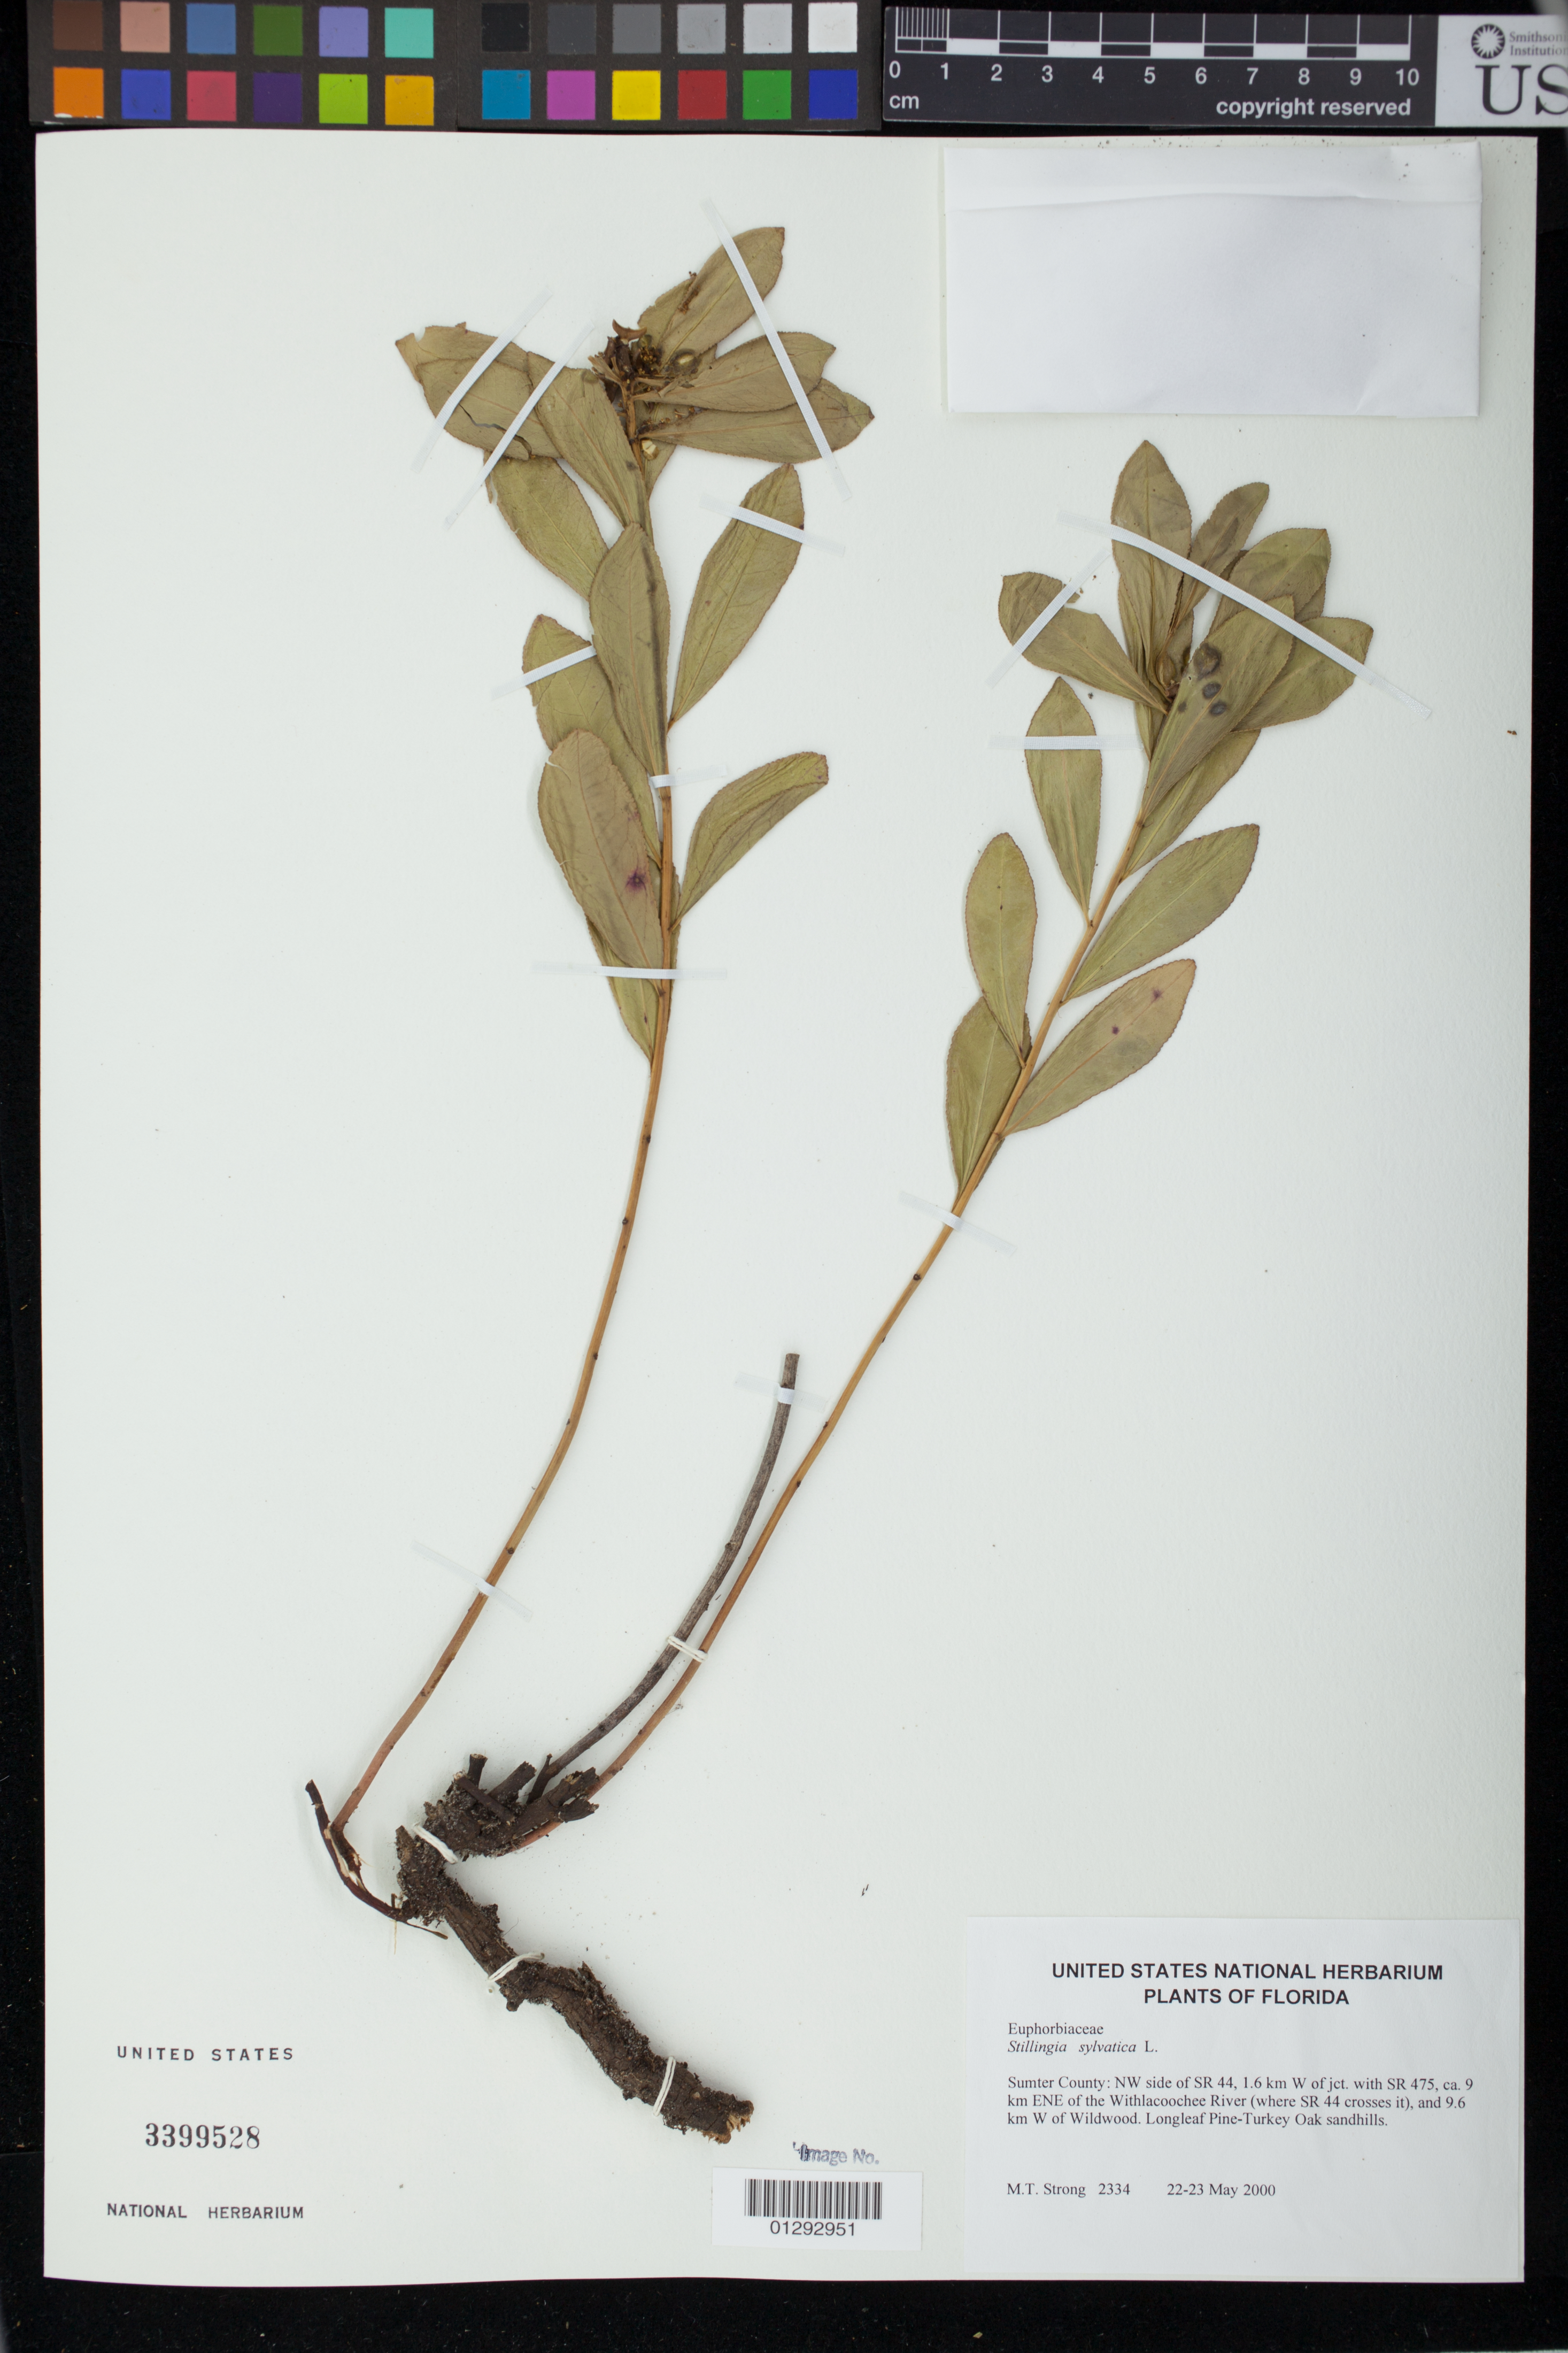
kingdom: Plantae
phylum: Tracheophyta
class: Magnoliopsida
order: Malpighiales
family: Euphorbiaceae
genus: Stillingia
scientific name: Stillingia sylvatica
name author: L.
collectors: M. T. Strong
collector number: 2334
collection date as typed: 22 May 2000 to 23 May 2000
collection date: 2000-05-22/2000-05-23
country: United States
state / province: Florida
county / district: Sumter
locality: NW side of SR 44, 1.6 km W of jct. with SR 475, ca. 9 km ENE of the Withlacoochee River (where SR 44 crosses it), and 9.6 km W of Wildwood.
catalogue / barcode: US 3399528